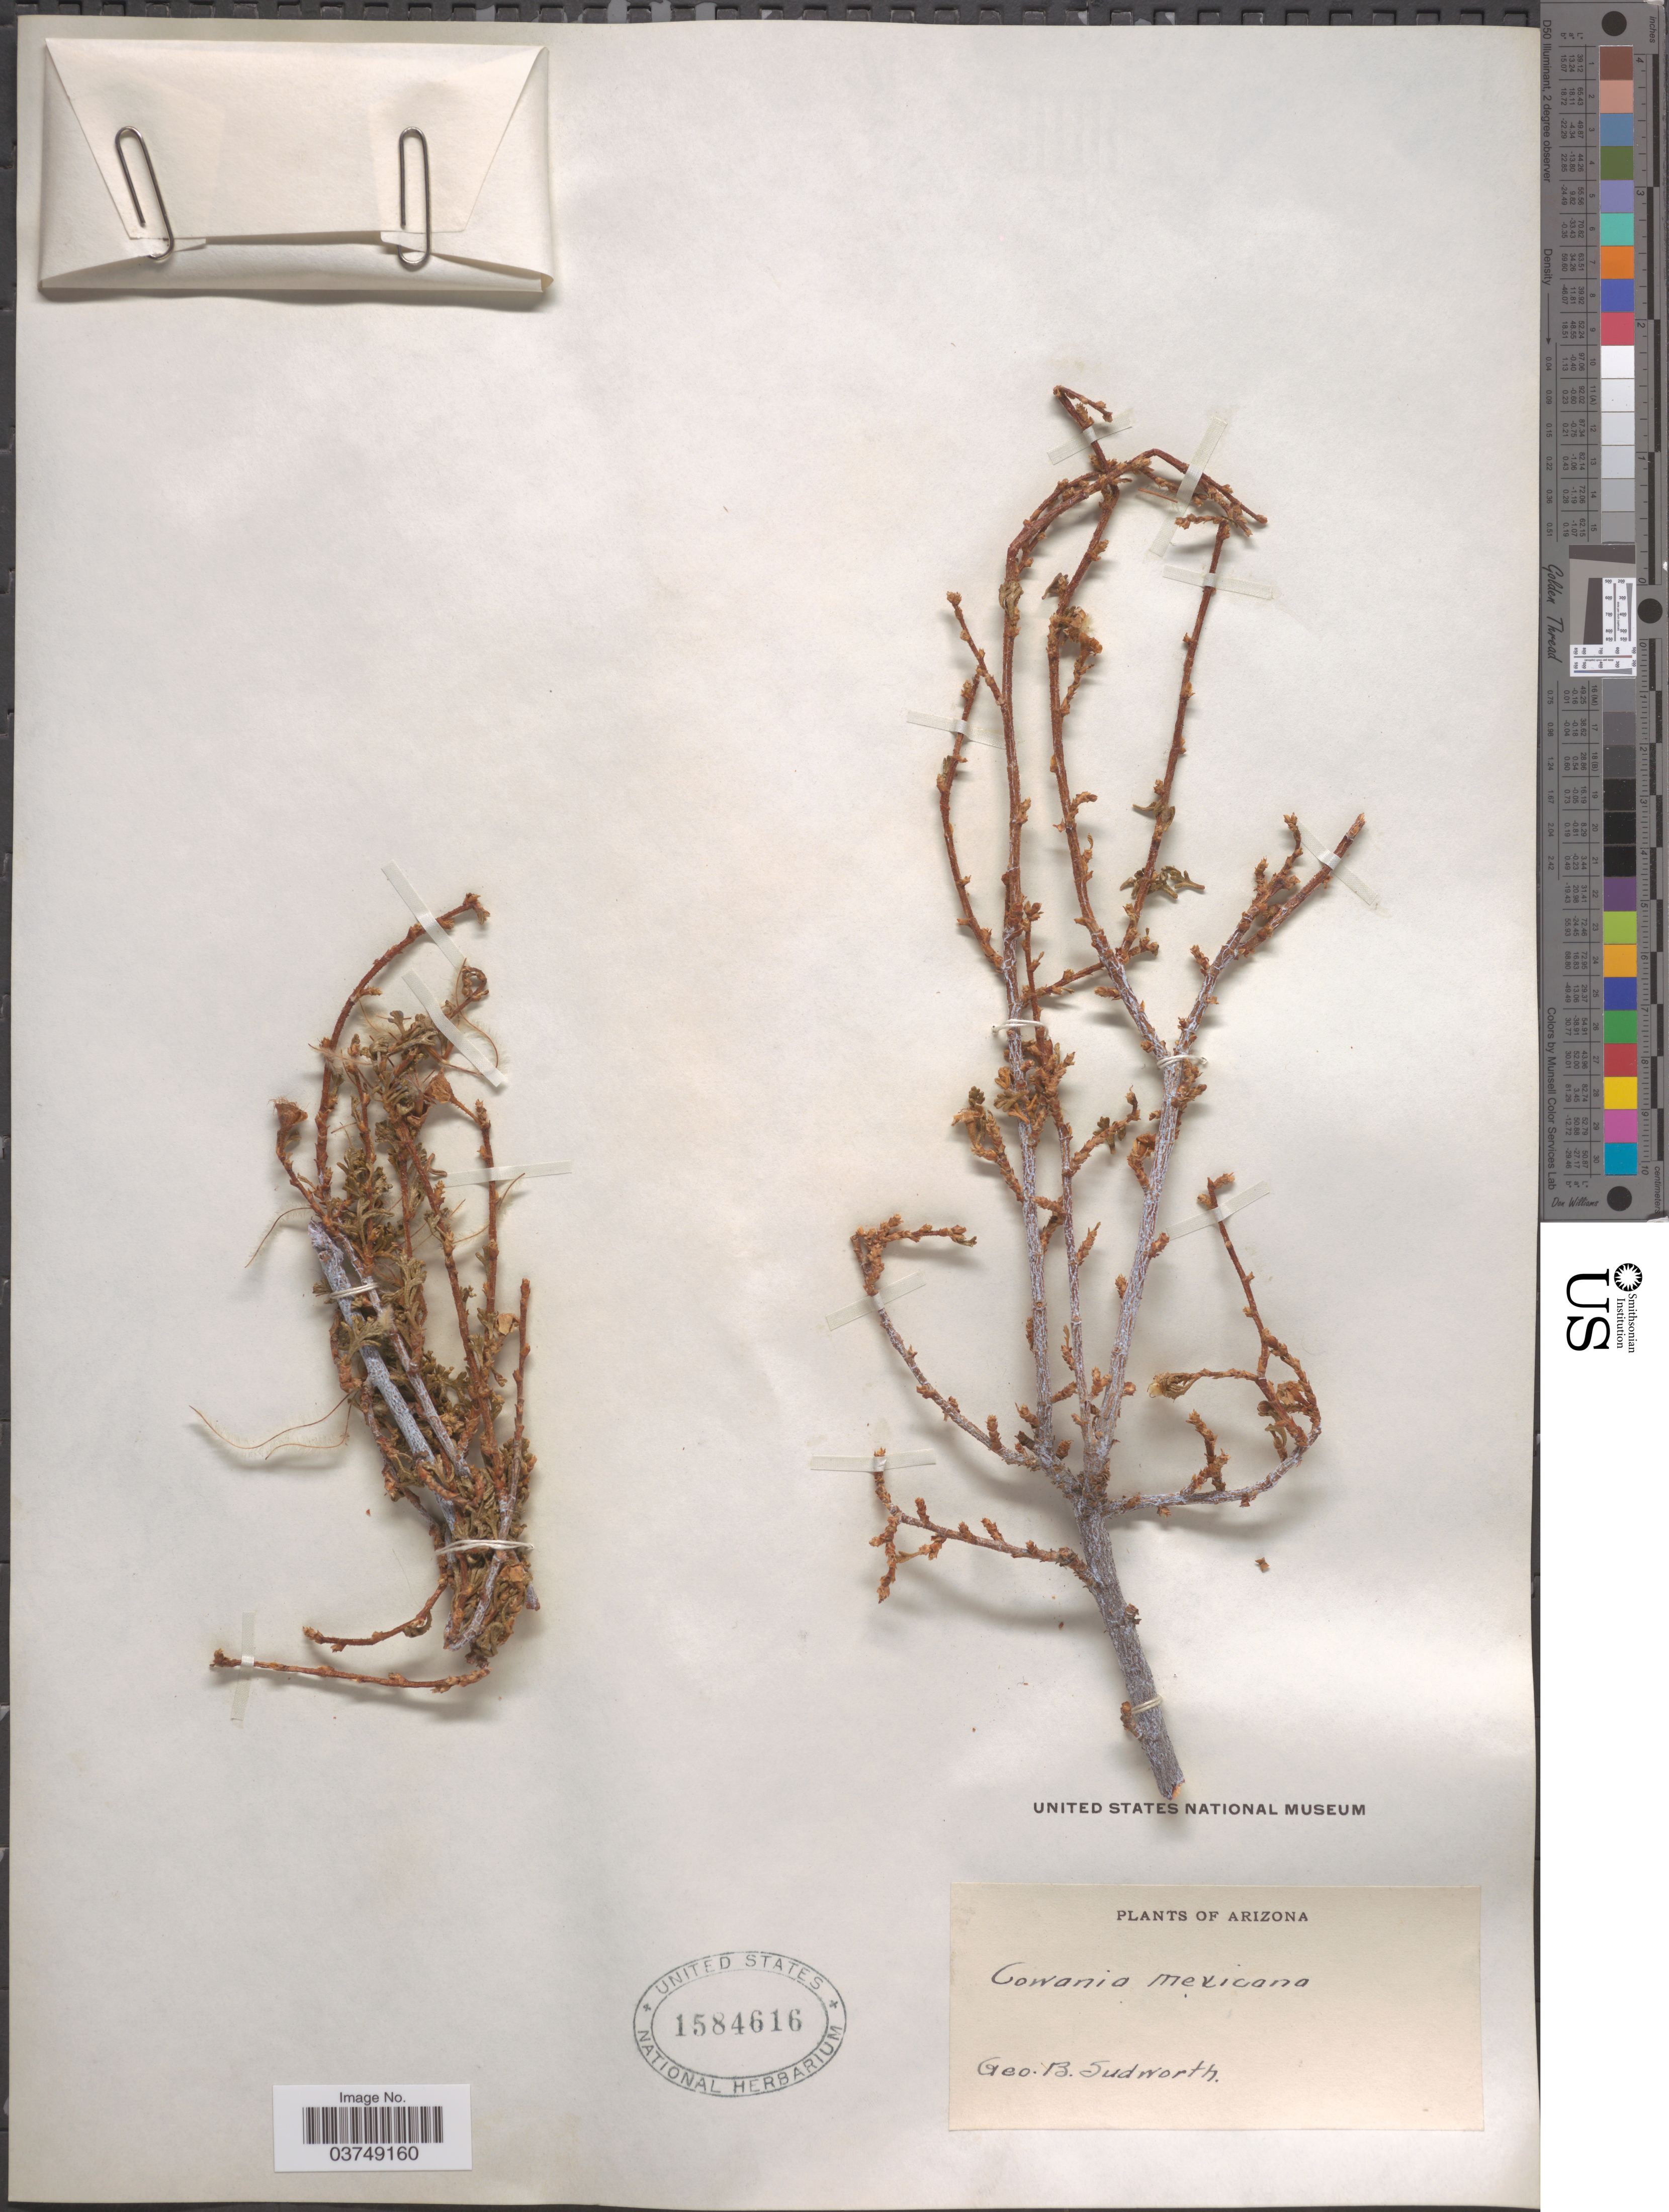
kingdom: Plantae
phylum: Tracheophyta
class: Magnoliopsida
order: Rosales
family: Rosaceae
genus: Purshia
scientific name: Purshia stansburyana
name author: (Torr.) Henrickson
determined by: Strong, Mark T., (BOT), Smithsonian Institution - National Museum of Natural History (UNITED STATES)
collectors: G. B. Sudworth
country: United States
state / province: Arizona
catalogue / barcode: US 1584616